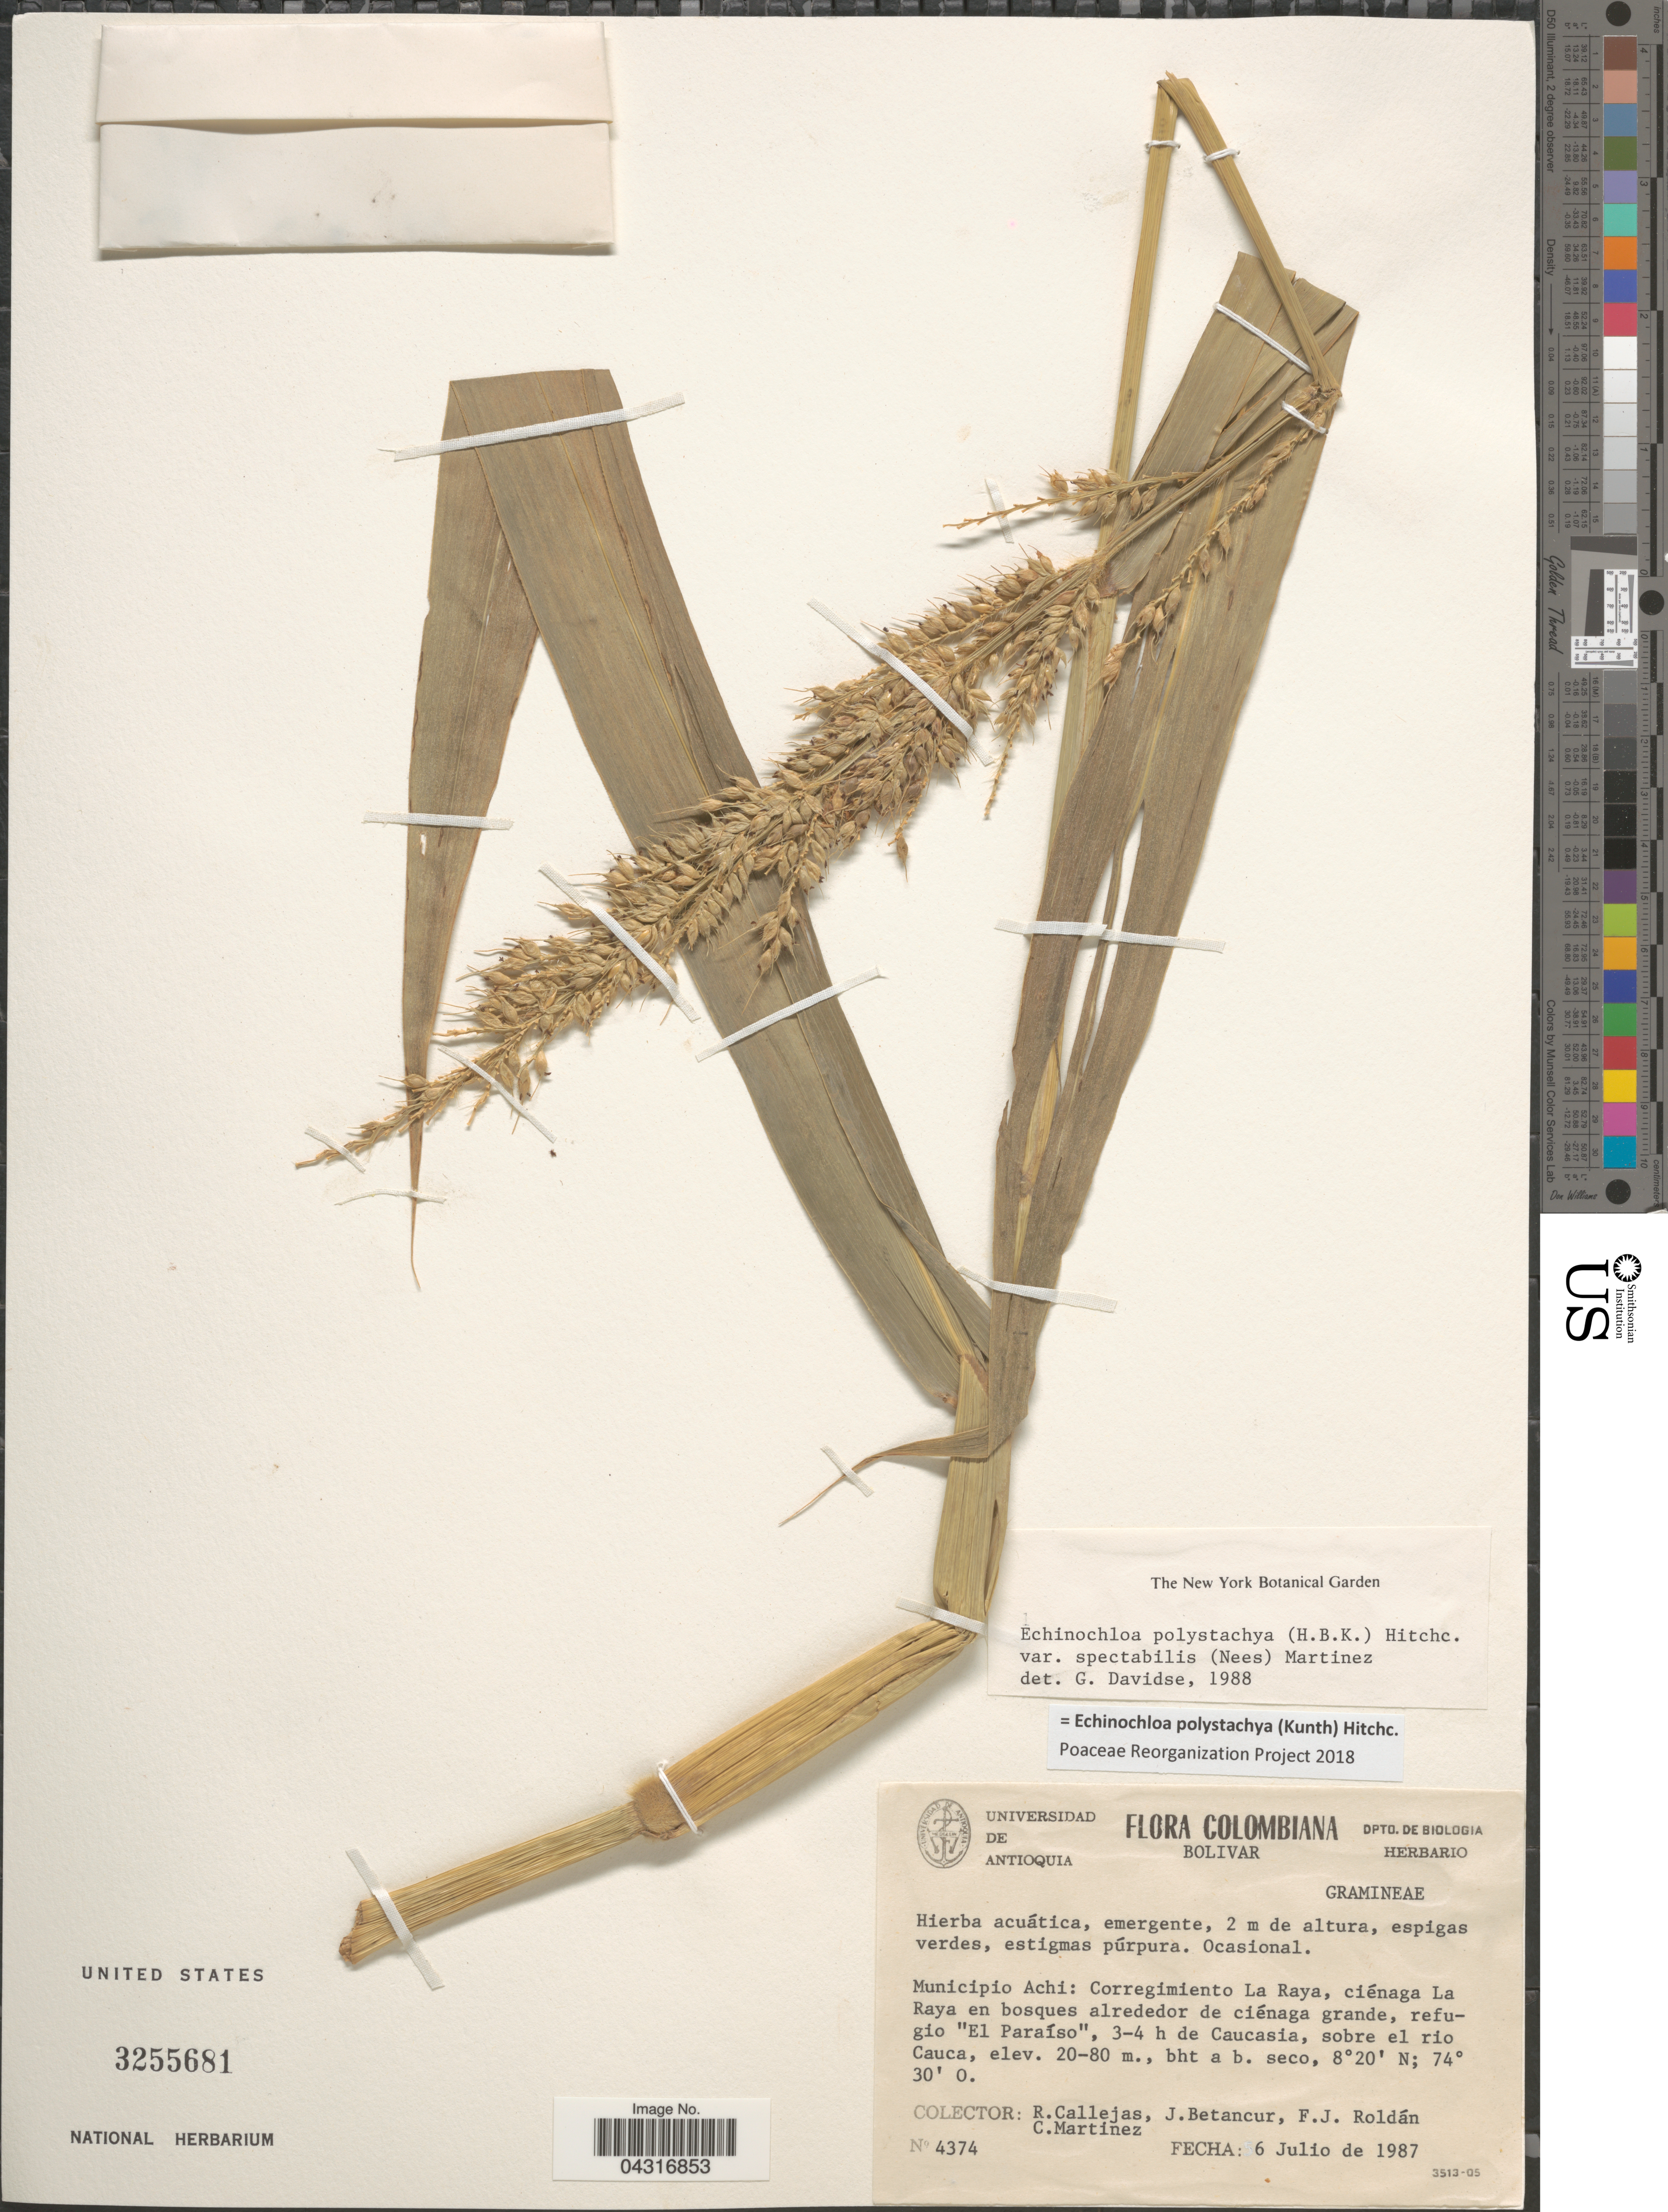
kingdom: Plantae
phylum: Tracheophyta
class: Liliopsida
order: Poales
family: Poaceae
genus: Echinochloa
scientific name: Echinochloa polystachya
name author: (Kunth) Hitchc.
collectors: R. Callejas, J. Betancur, F. J. Roldán & C. Martínez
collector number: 4374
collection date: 1987-07-06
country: Colombia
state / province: Bolívar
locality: Municipio Achi: Corregimiento La Raya, ciénaga La Raya en bosques alrededor de ciénaga grande, refugio "El Paraíso", 3-4 h de Caucasia, sobre el rio Cauca.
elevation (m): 20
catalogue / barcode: US 3255681